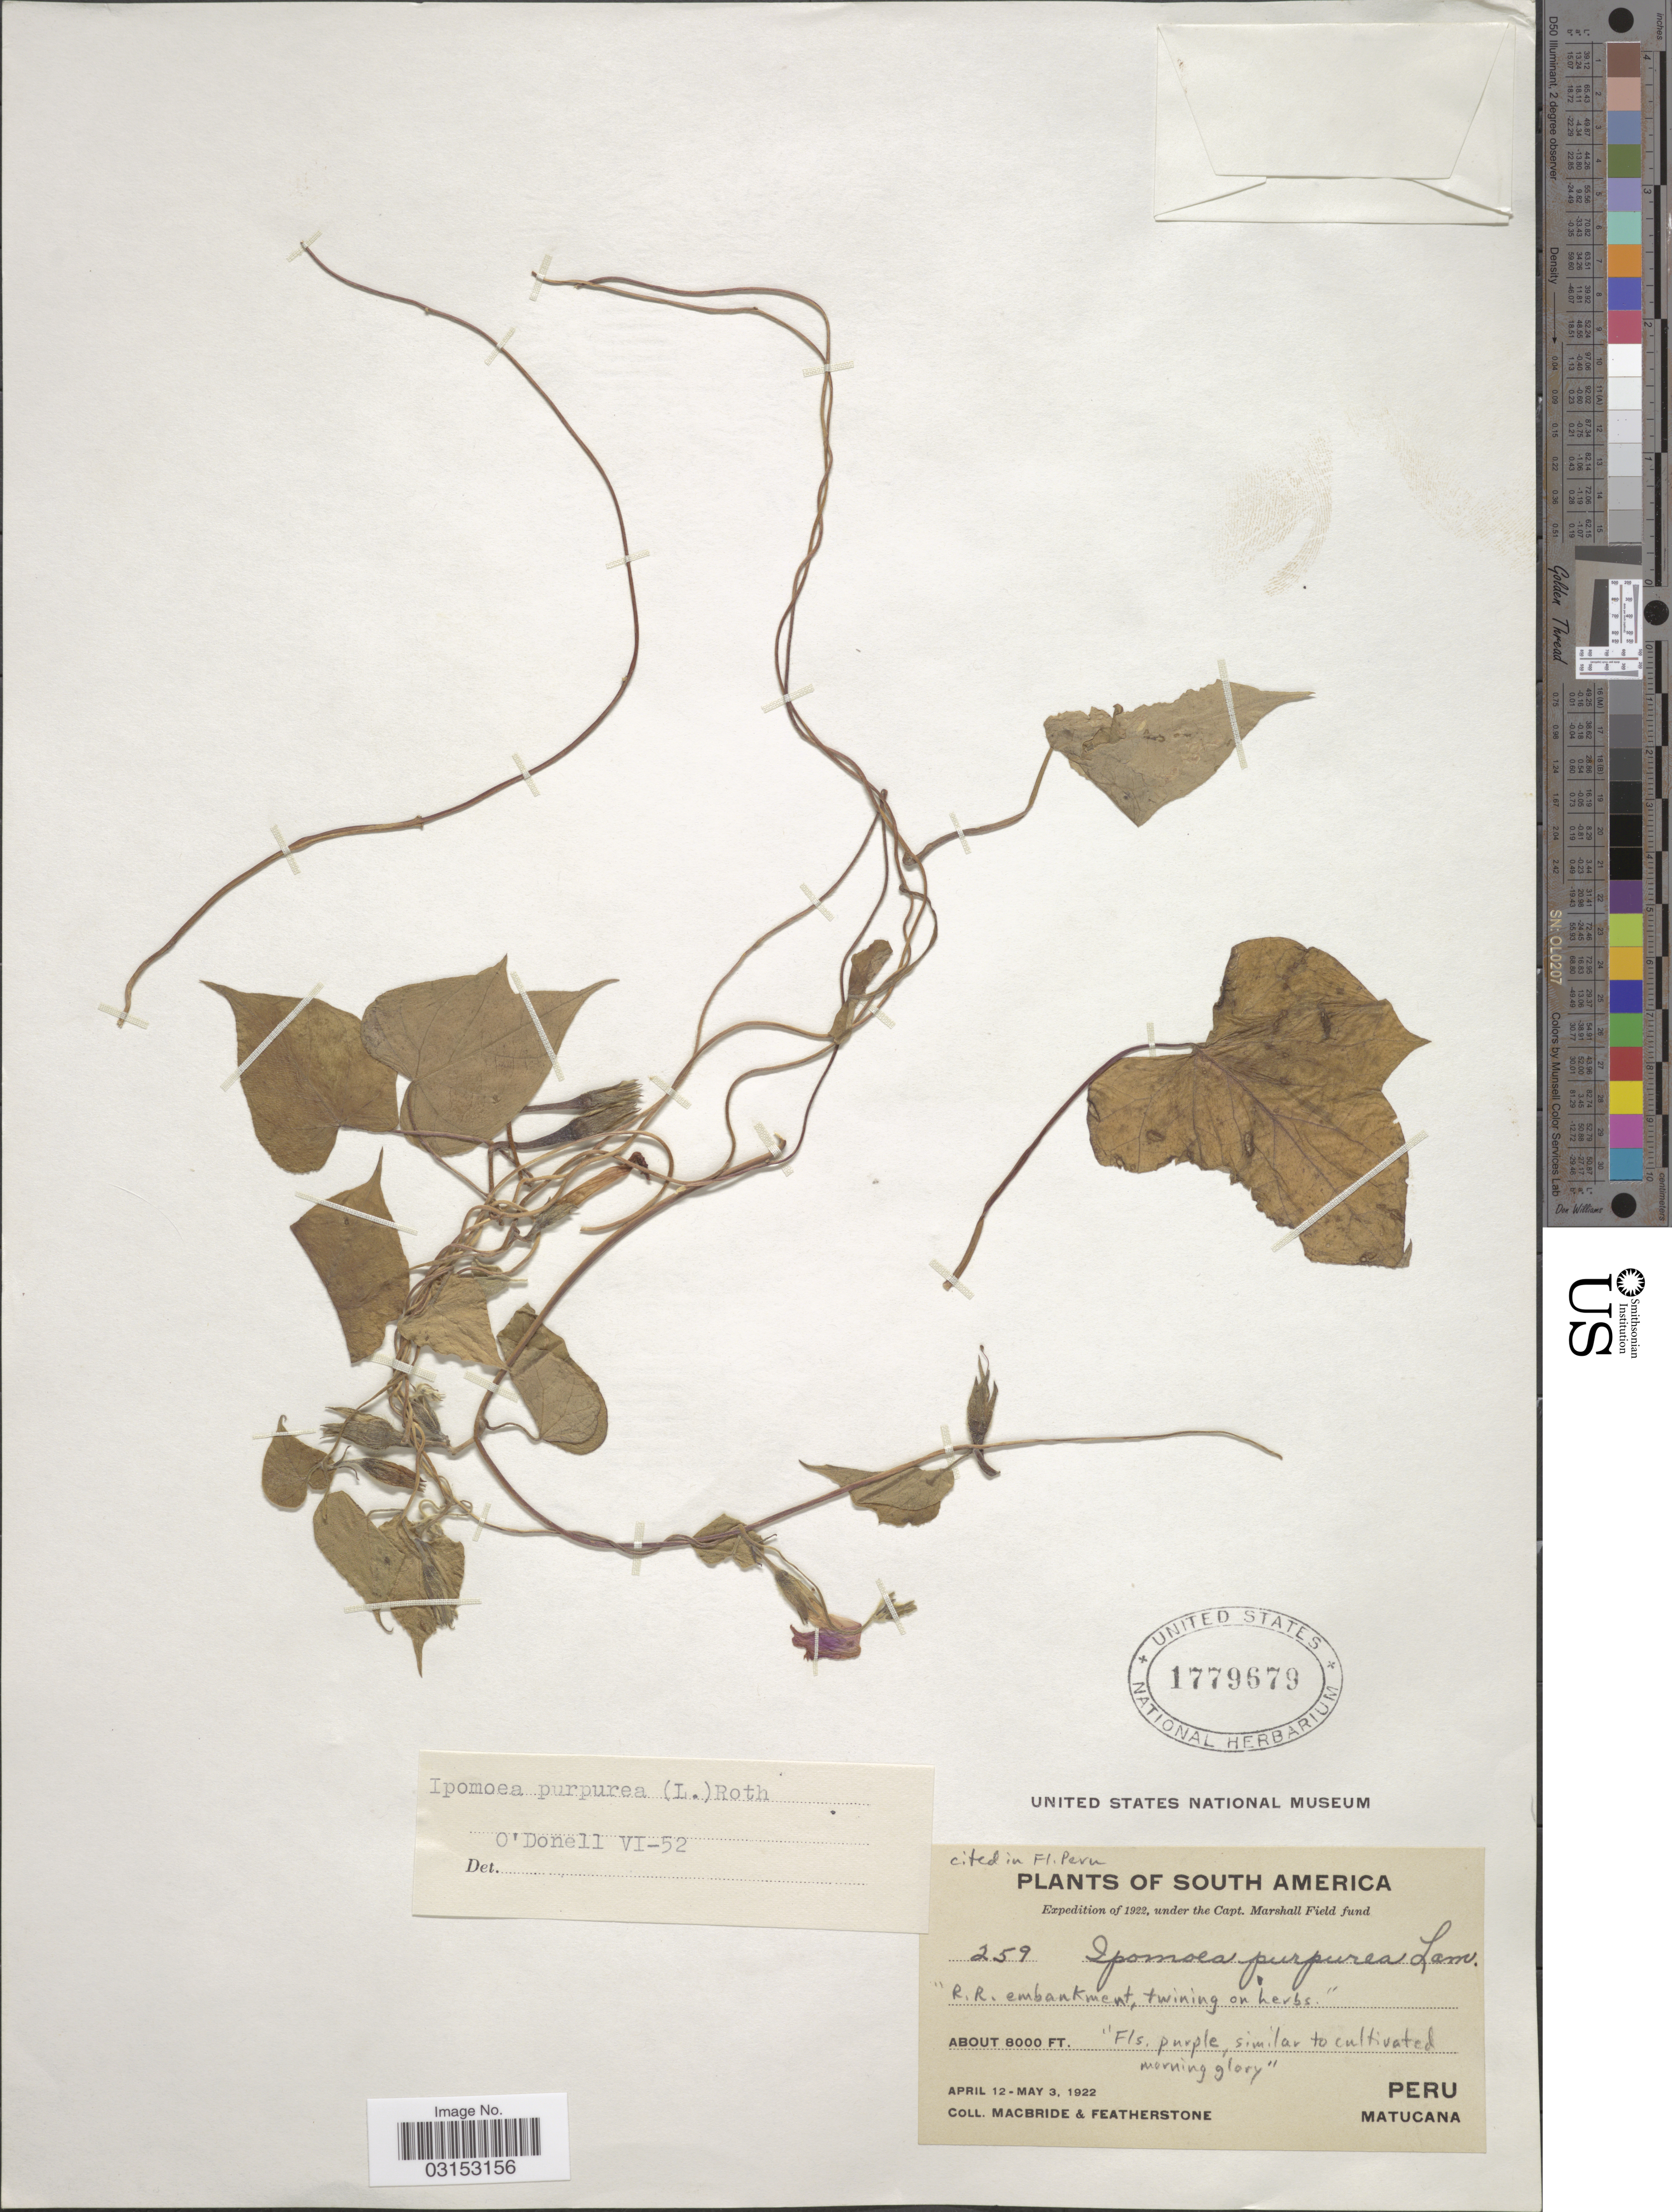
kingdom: Plantae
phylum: Tracheophyta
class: Magnoliopsida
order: Solanales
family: Convolvulaceae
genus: Ipomoea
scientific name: Ipomoea purpurea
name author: (L.) Roth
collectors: Macbride, -- & -. Featherstone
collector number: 259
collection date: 1922-04-12/1922-05-03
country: Peru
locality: Matucana.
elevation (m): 2438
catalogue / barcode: US 1779679